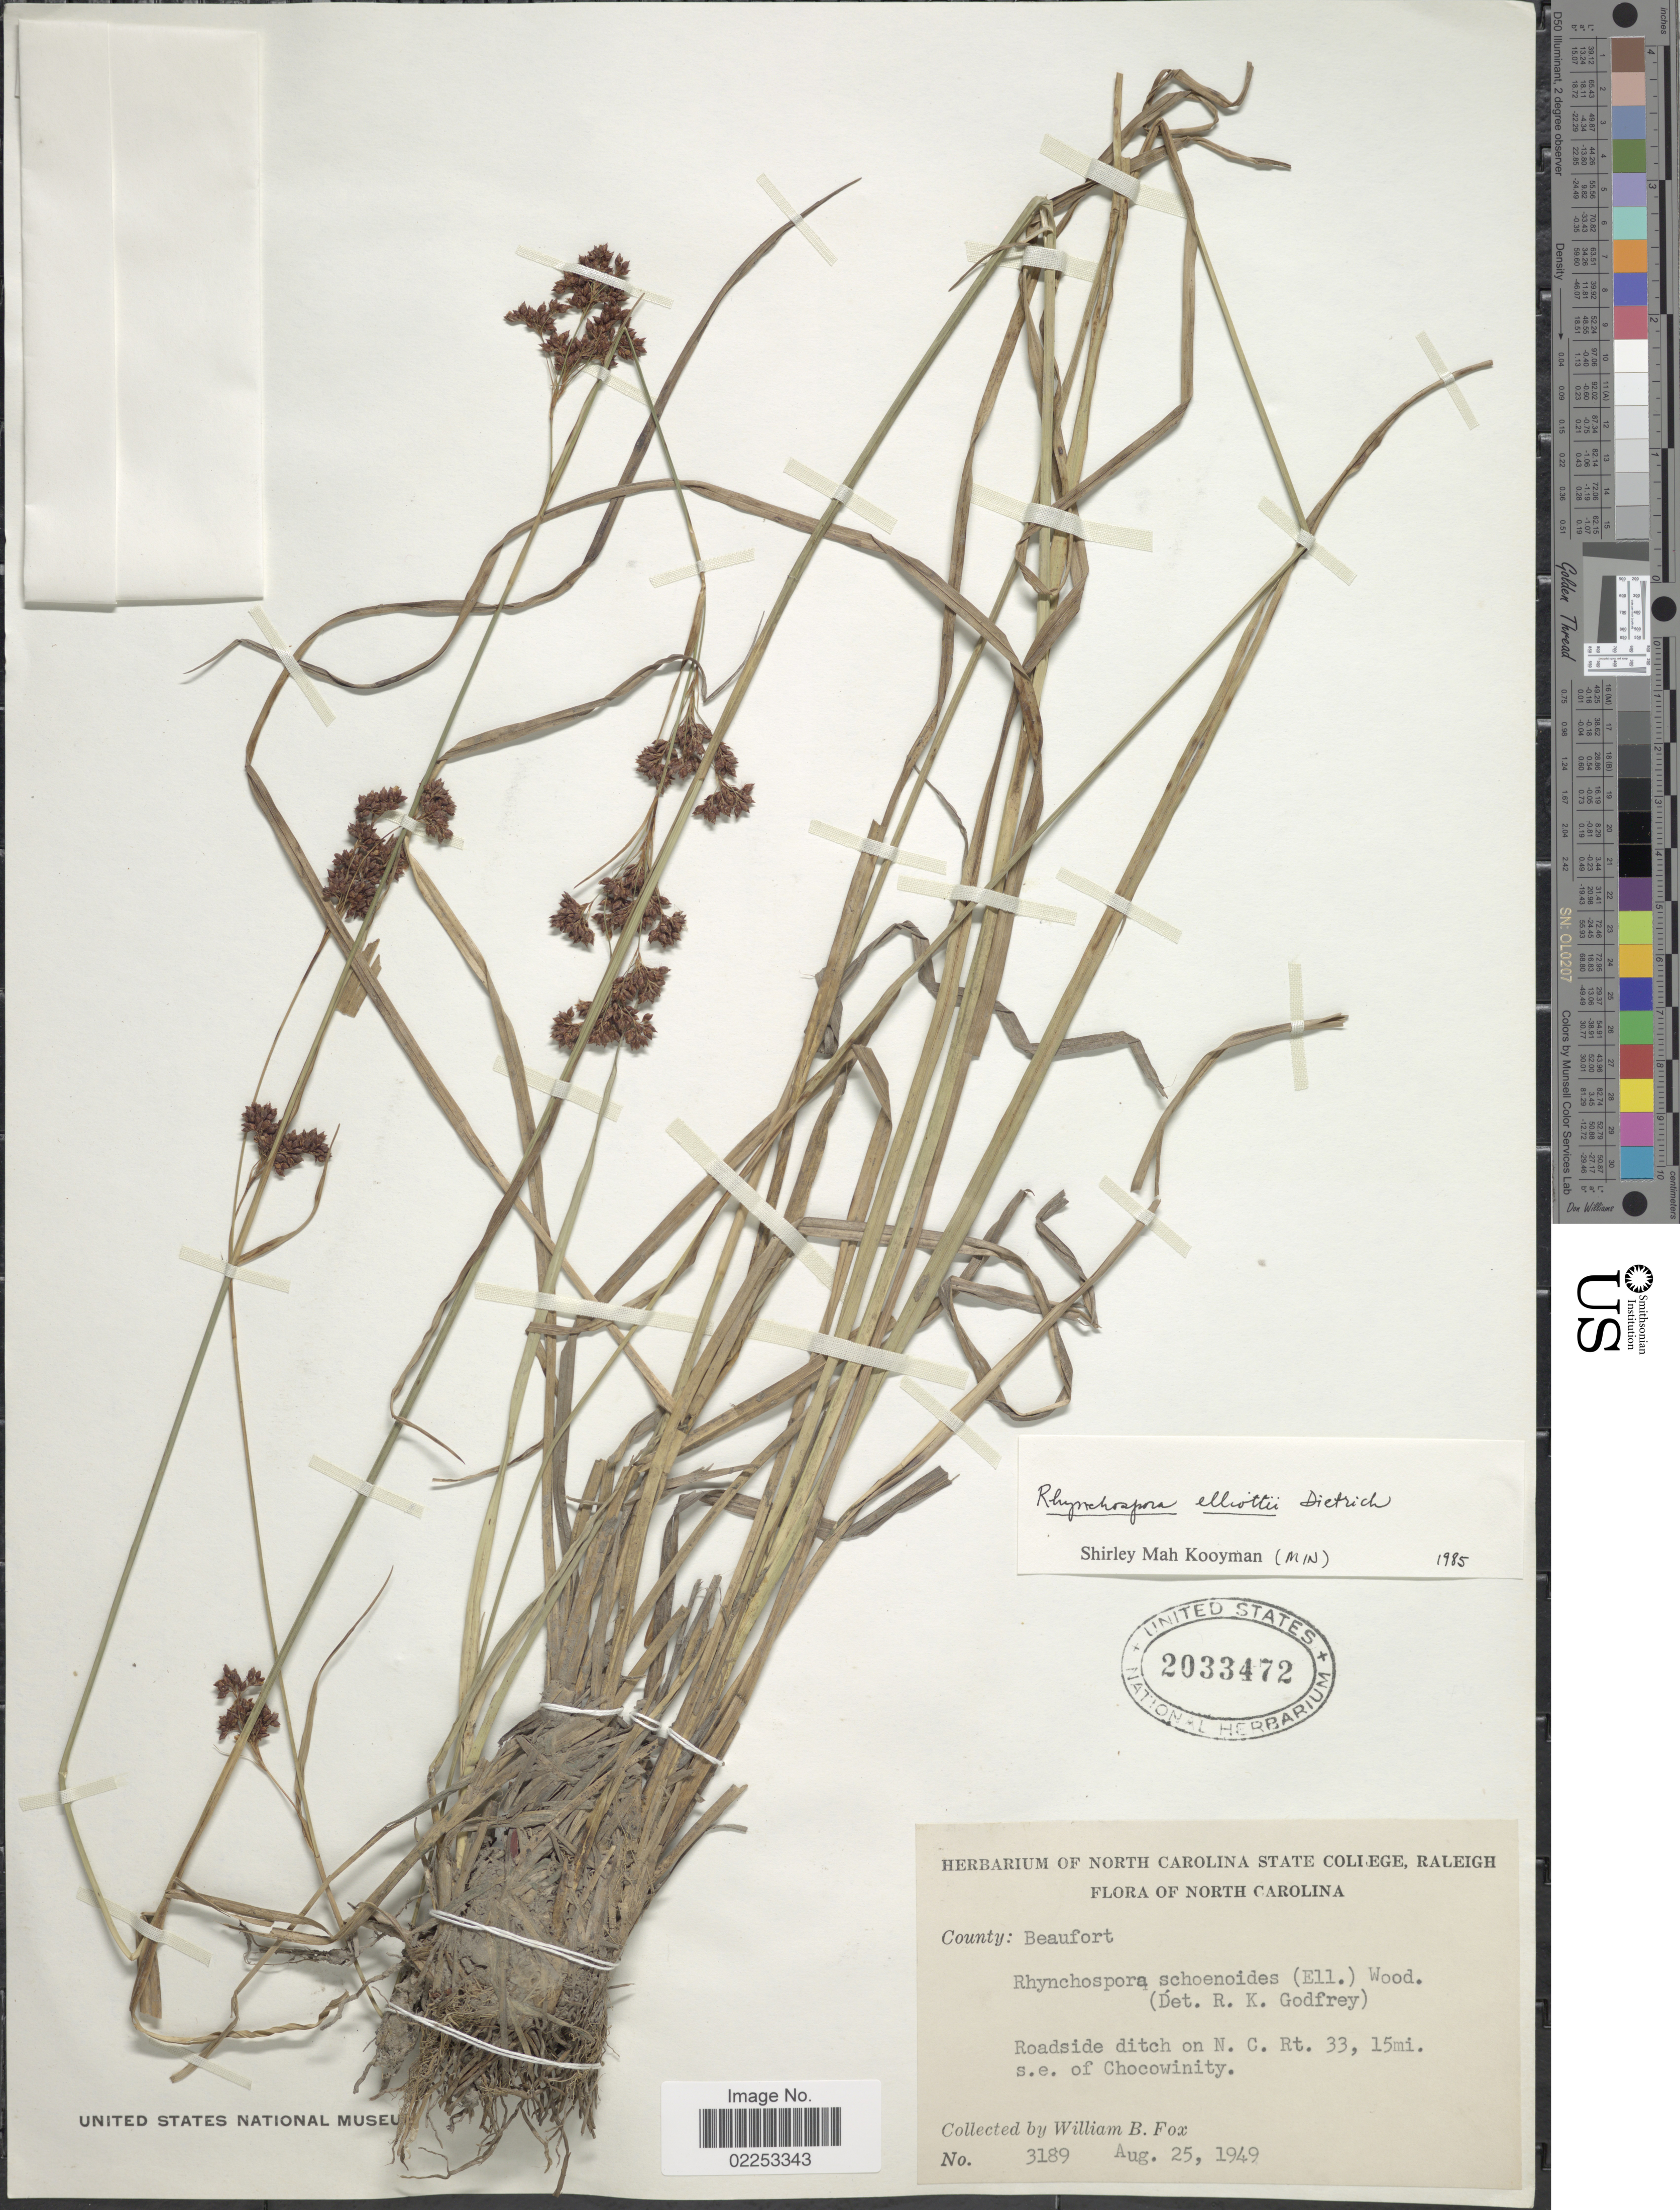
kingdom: Plantae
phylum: Tracheophyta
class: Liliopsida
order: Poales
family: Cyperaceae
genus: Rhynchospora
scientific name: Rhynchospora elliottii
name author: A. Dietr.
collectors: W. B. Fox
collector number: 3189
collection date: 1949-08-25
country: United States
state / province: North Carolina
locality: County: Beaufprt, Roadisde ditch on N.C. Rt. 33, 15mi. s.e. of Chocowinity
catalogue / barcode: US 2033472